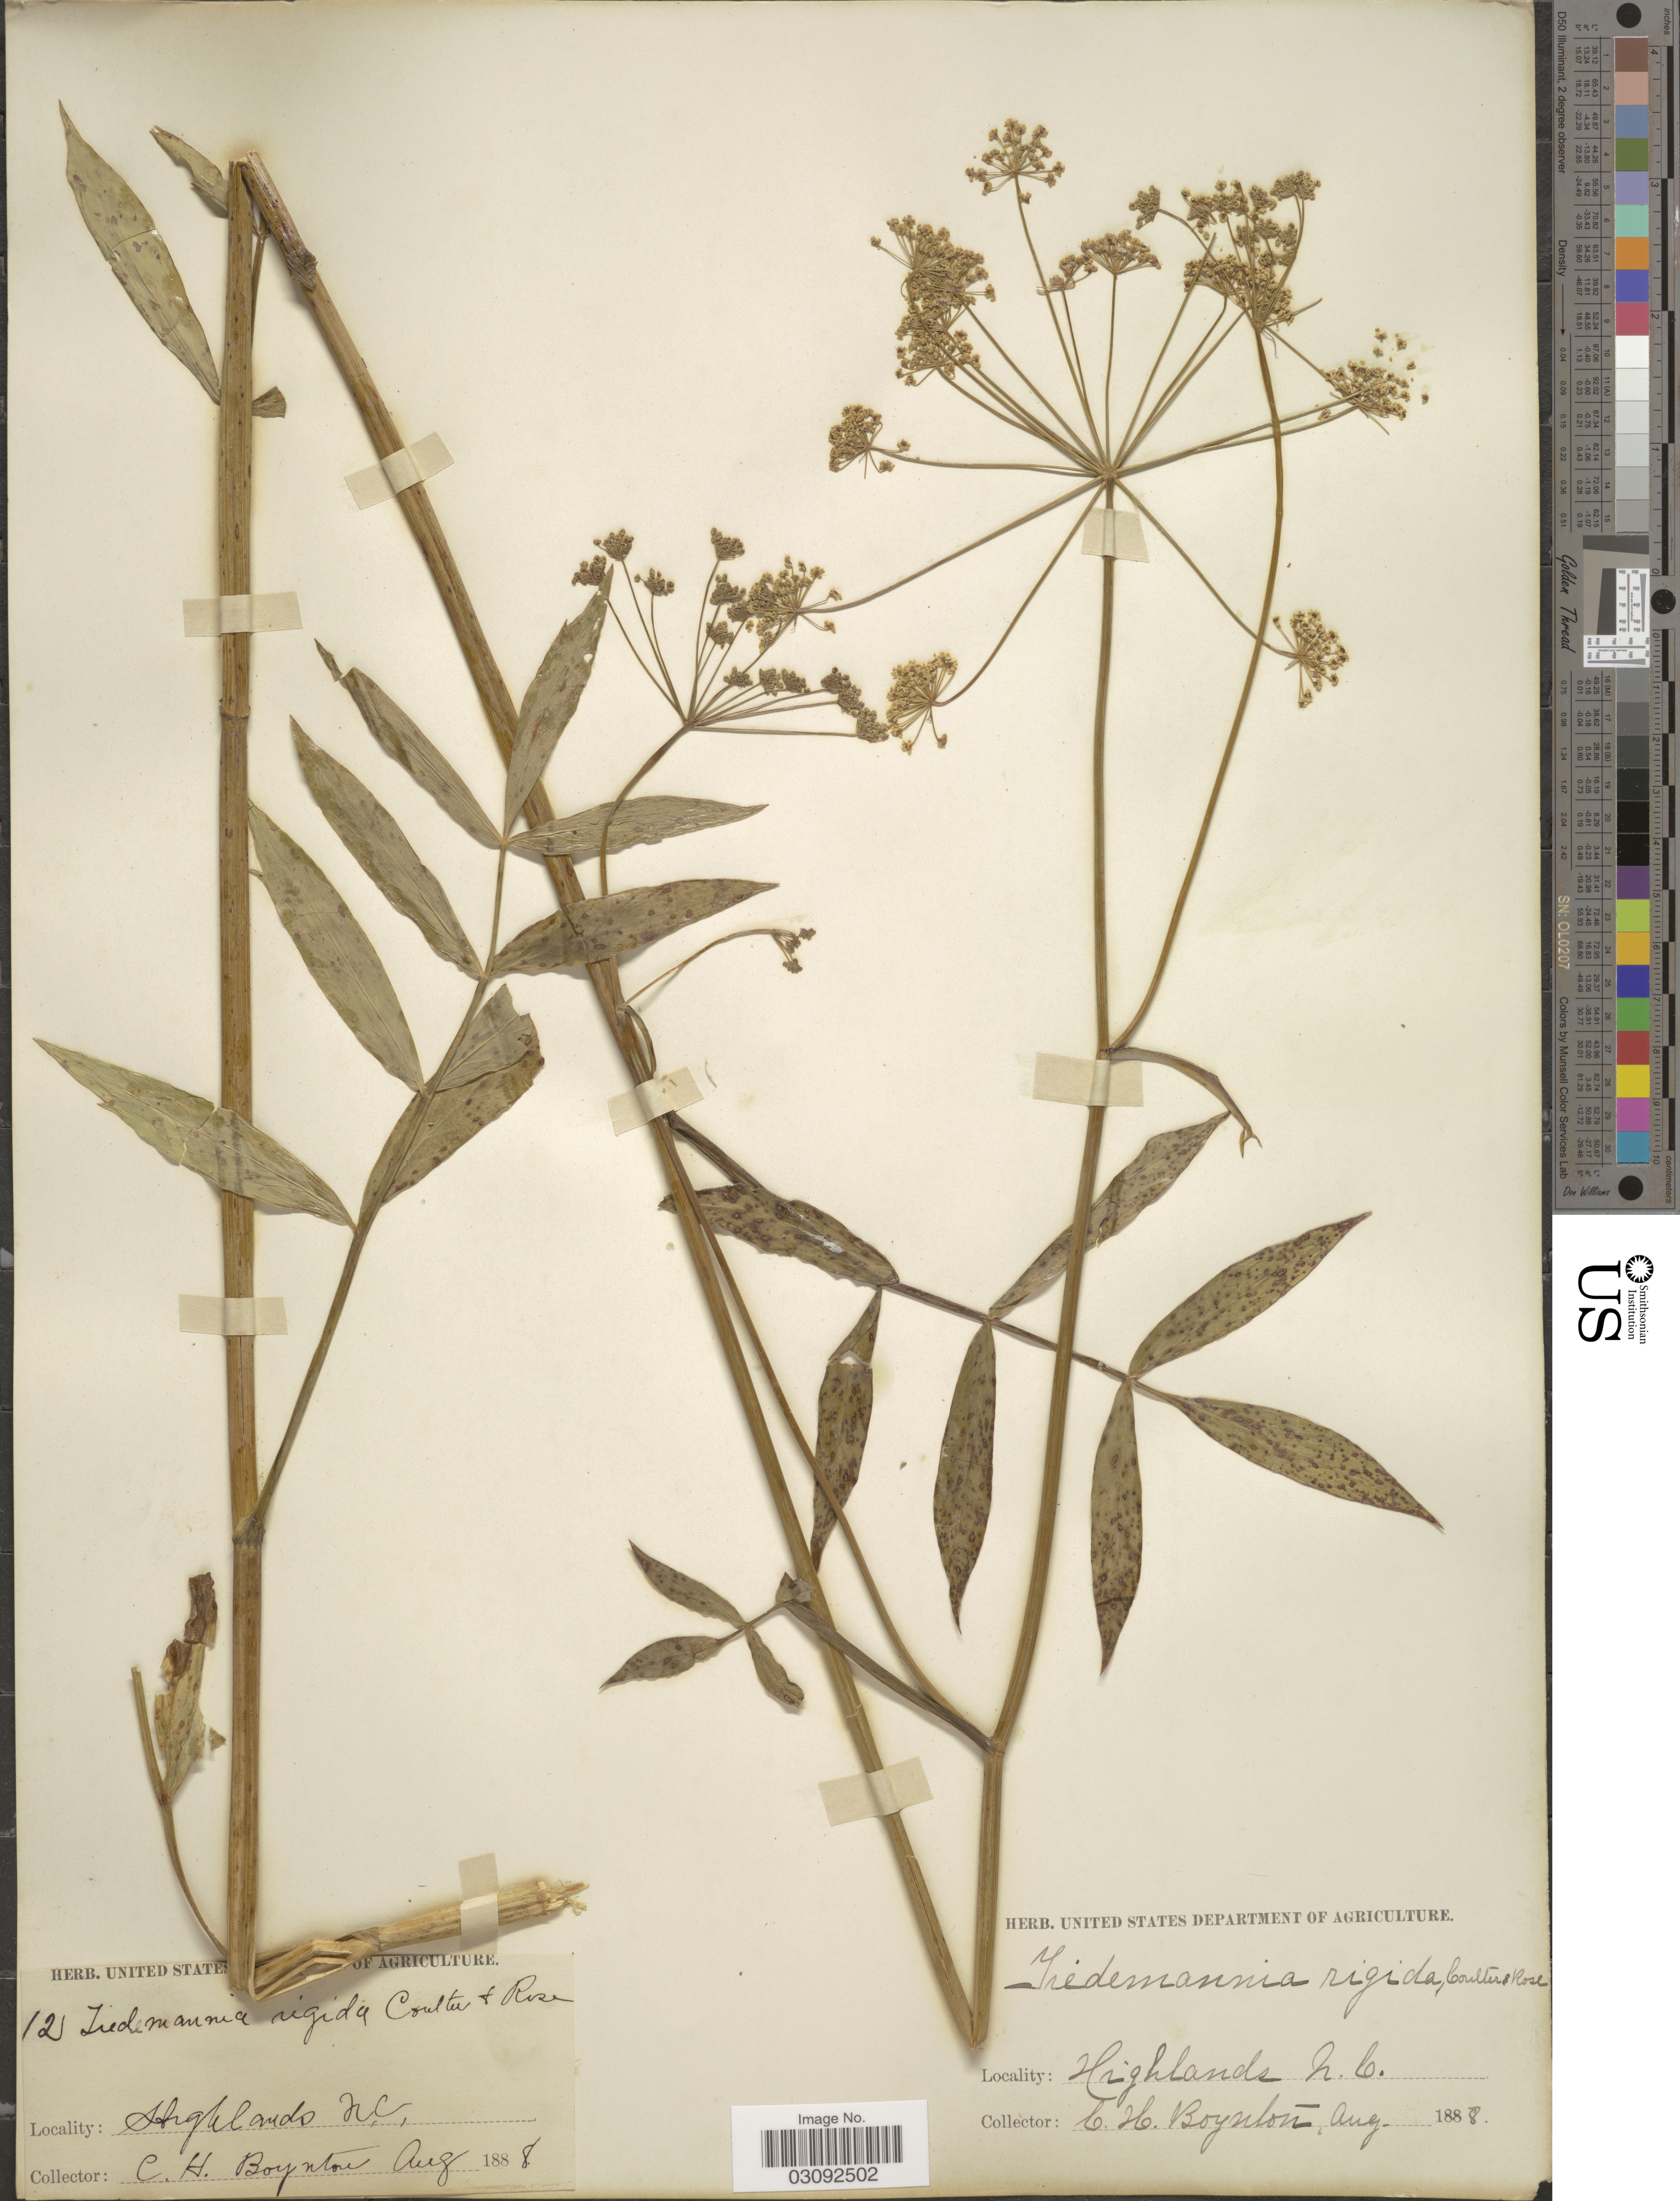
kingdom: Plantae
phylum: Tracheophyta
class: Magnoliopsida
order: Apiales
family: Apiaceae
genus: Oxypolis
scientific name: Oxypolis rigidior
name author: (L.) Raf.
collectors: C. Boynton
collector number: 12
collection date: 1888-08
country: United States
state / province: North Carolina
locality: Highlands.